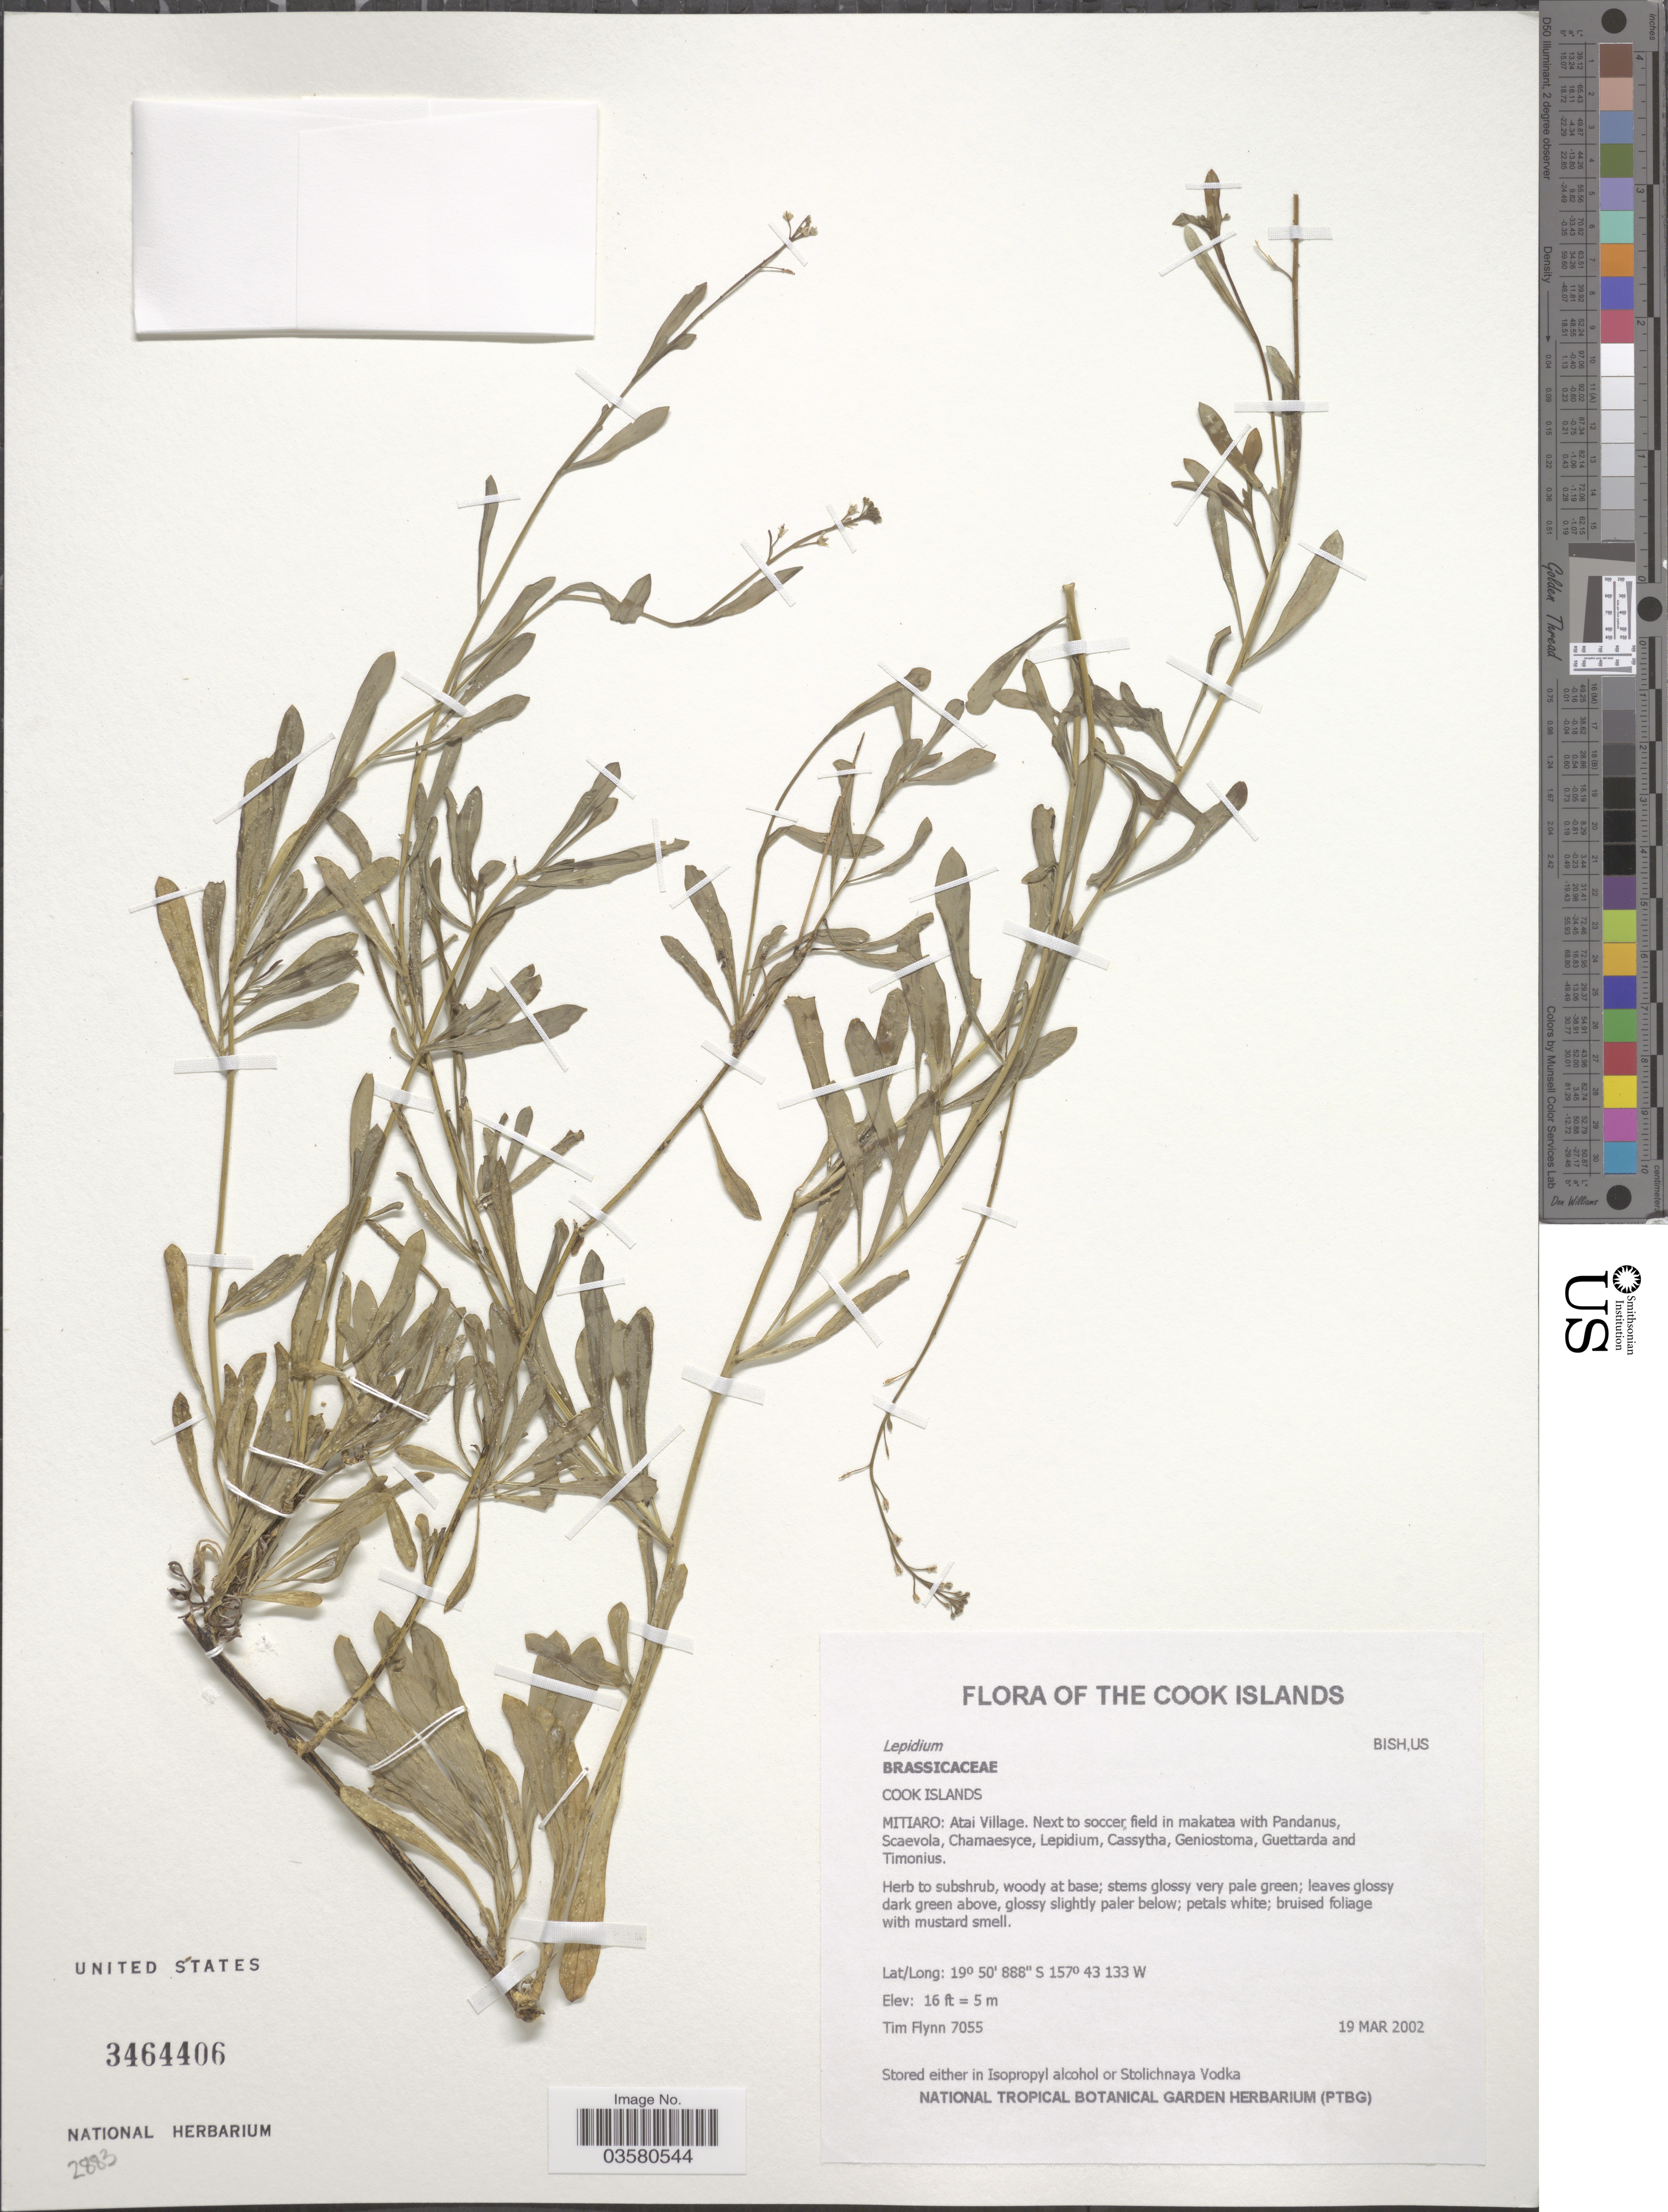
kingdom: Plantae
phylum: Tracheophyta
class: Magnoliopsida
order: Brassicales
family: Brassicaceae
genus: Lepidium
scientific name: Lepidium bidentatum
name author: Montin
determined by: Al-Shehbaz, I. A., (MO), Missouri Botanical Garden (UNITED STATES)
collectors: T. Flynn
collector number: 7055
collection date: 2002-03-19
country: Cook Islands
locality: Mitiaro: Atai Village. Next to soccer field in makatea.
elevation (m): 5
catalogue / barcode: US 3464406